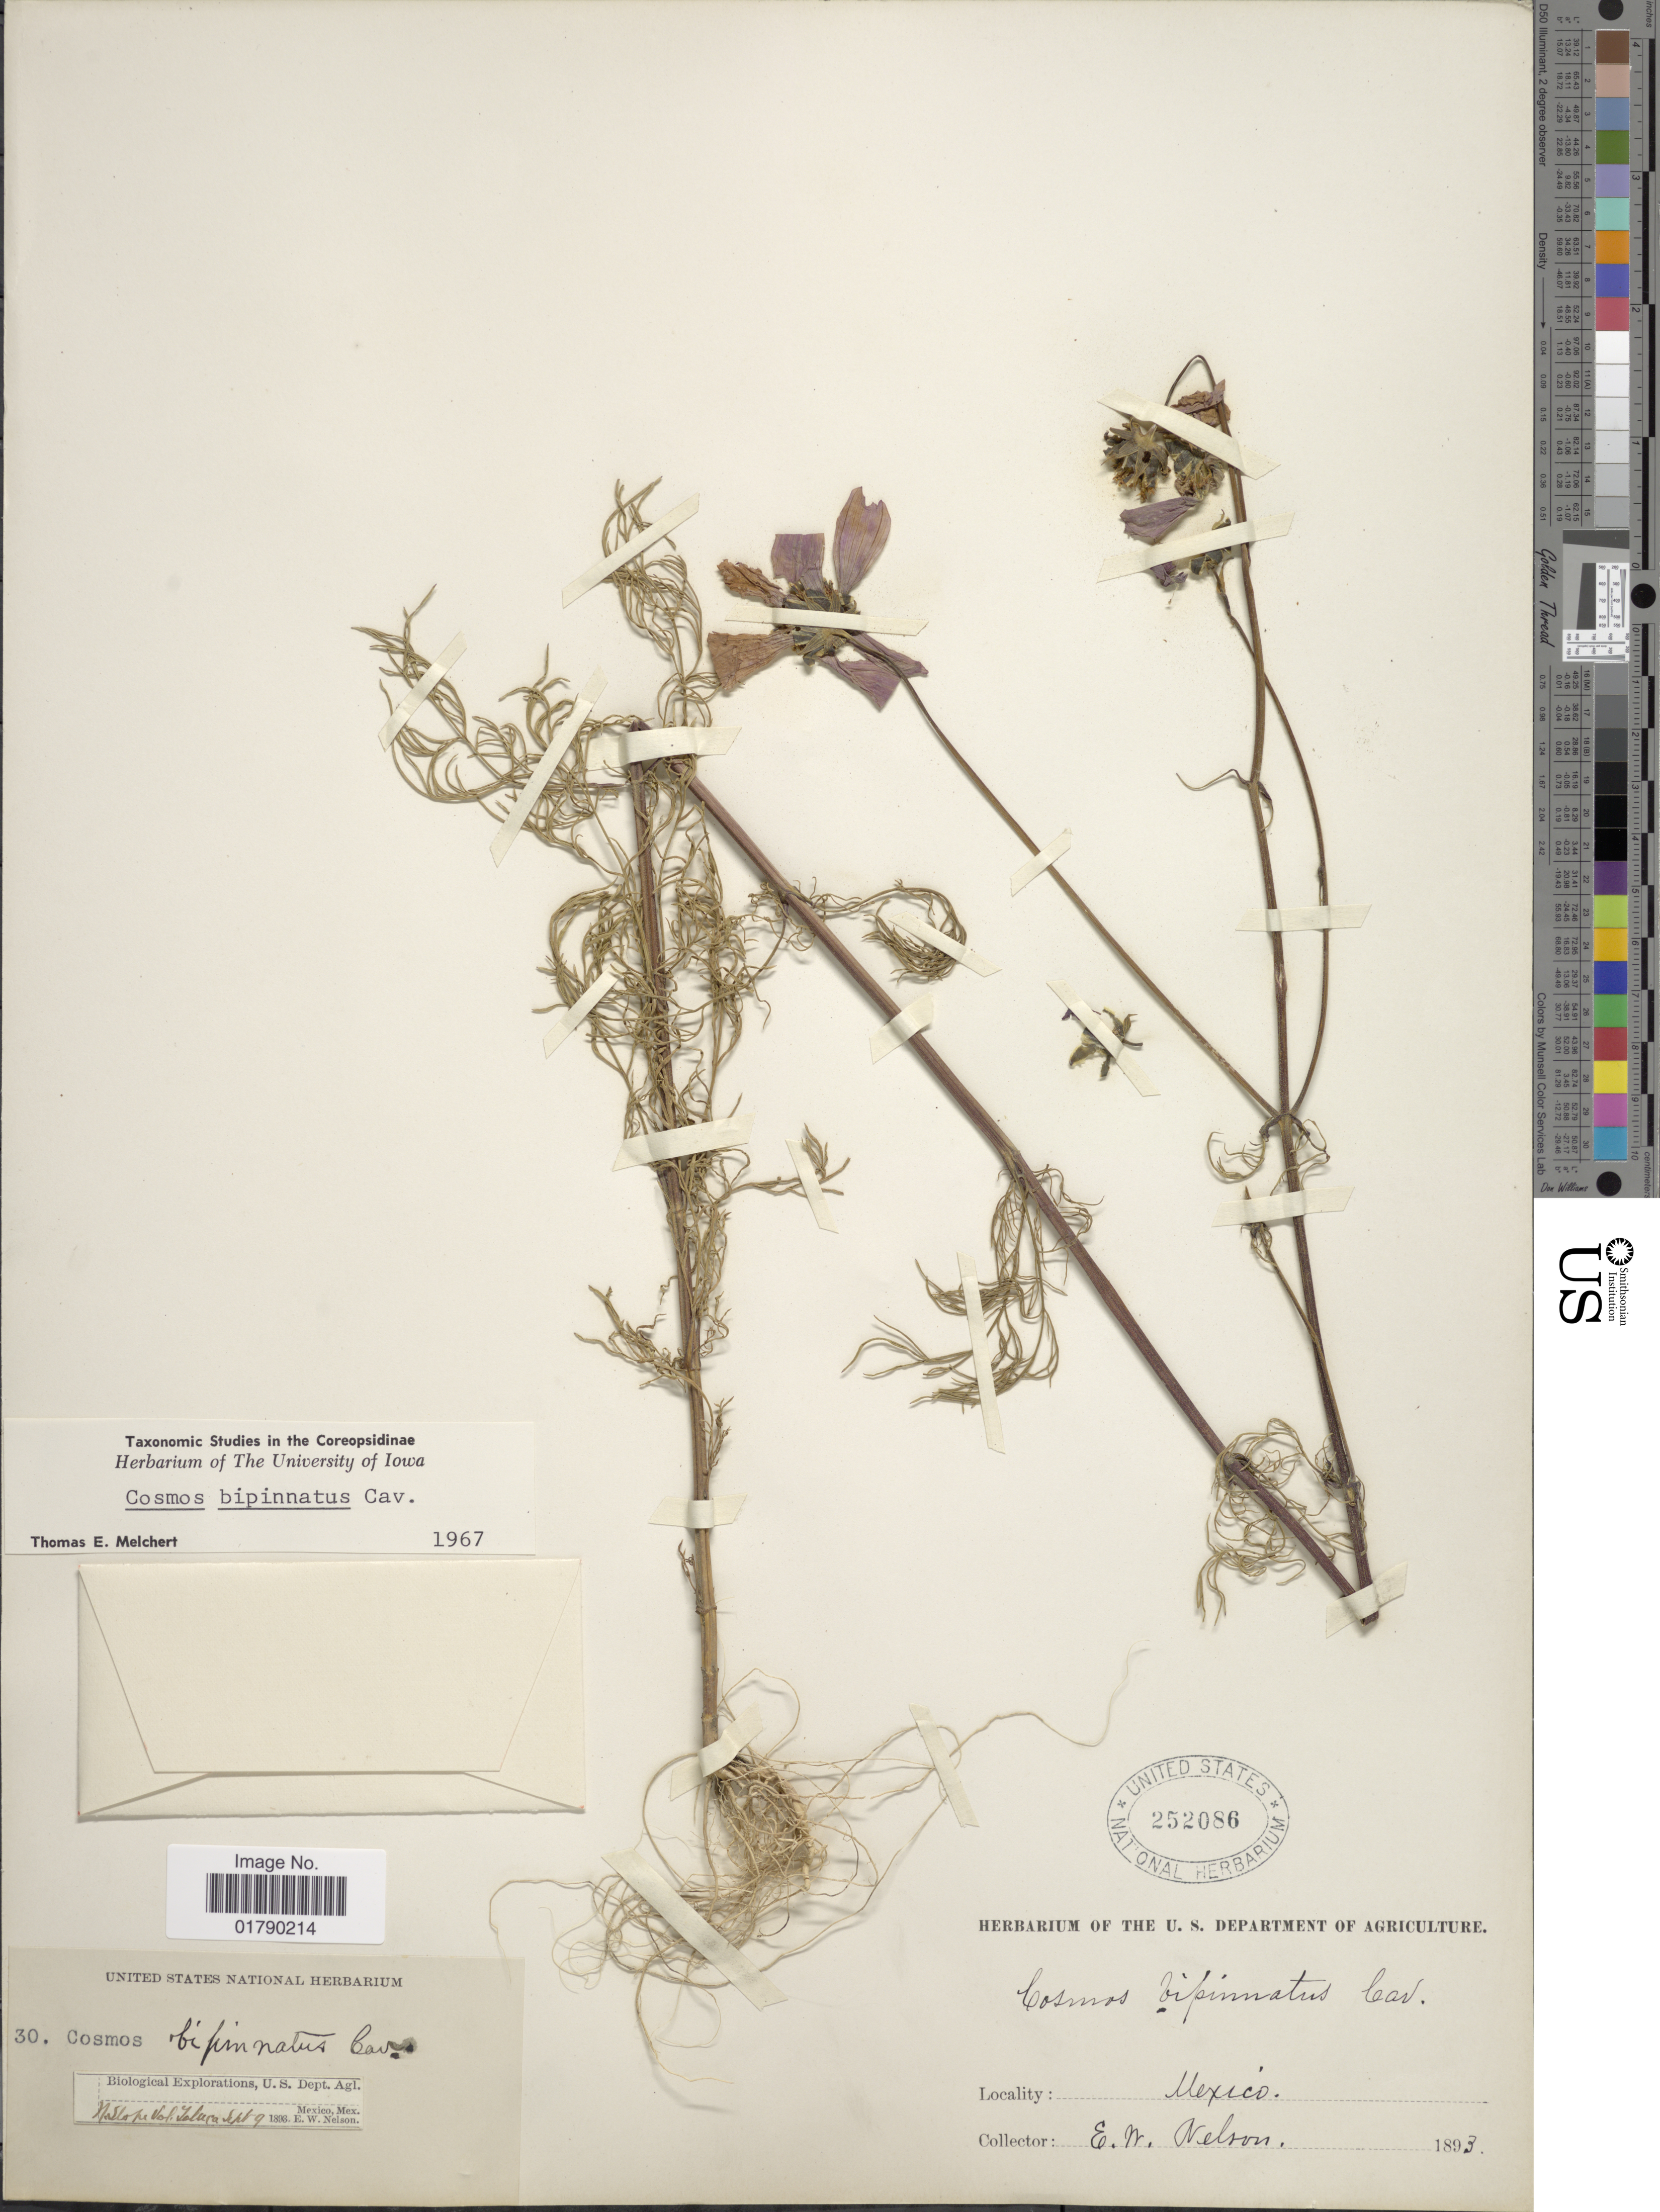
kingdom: Plantae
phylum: Tracheophyta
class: Magnoliopsida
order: Asterales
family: Asteraceae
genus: Cosmos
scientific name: Cosmos bipinnatus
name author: Cav.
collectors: E. W. Nelson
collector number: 30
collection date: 1893-09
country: Mexico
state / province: México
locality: Mex., N slope Vol. Toluca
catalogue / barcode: US 252086